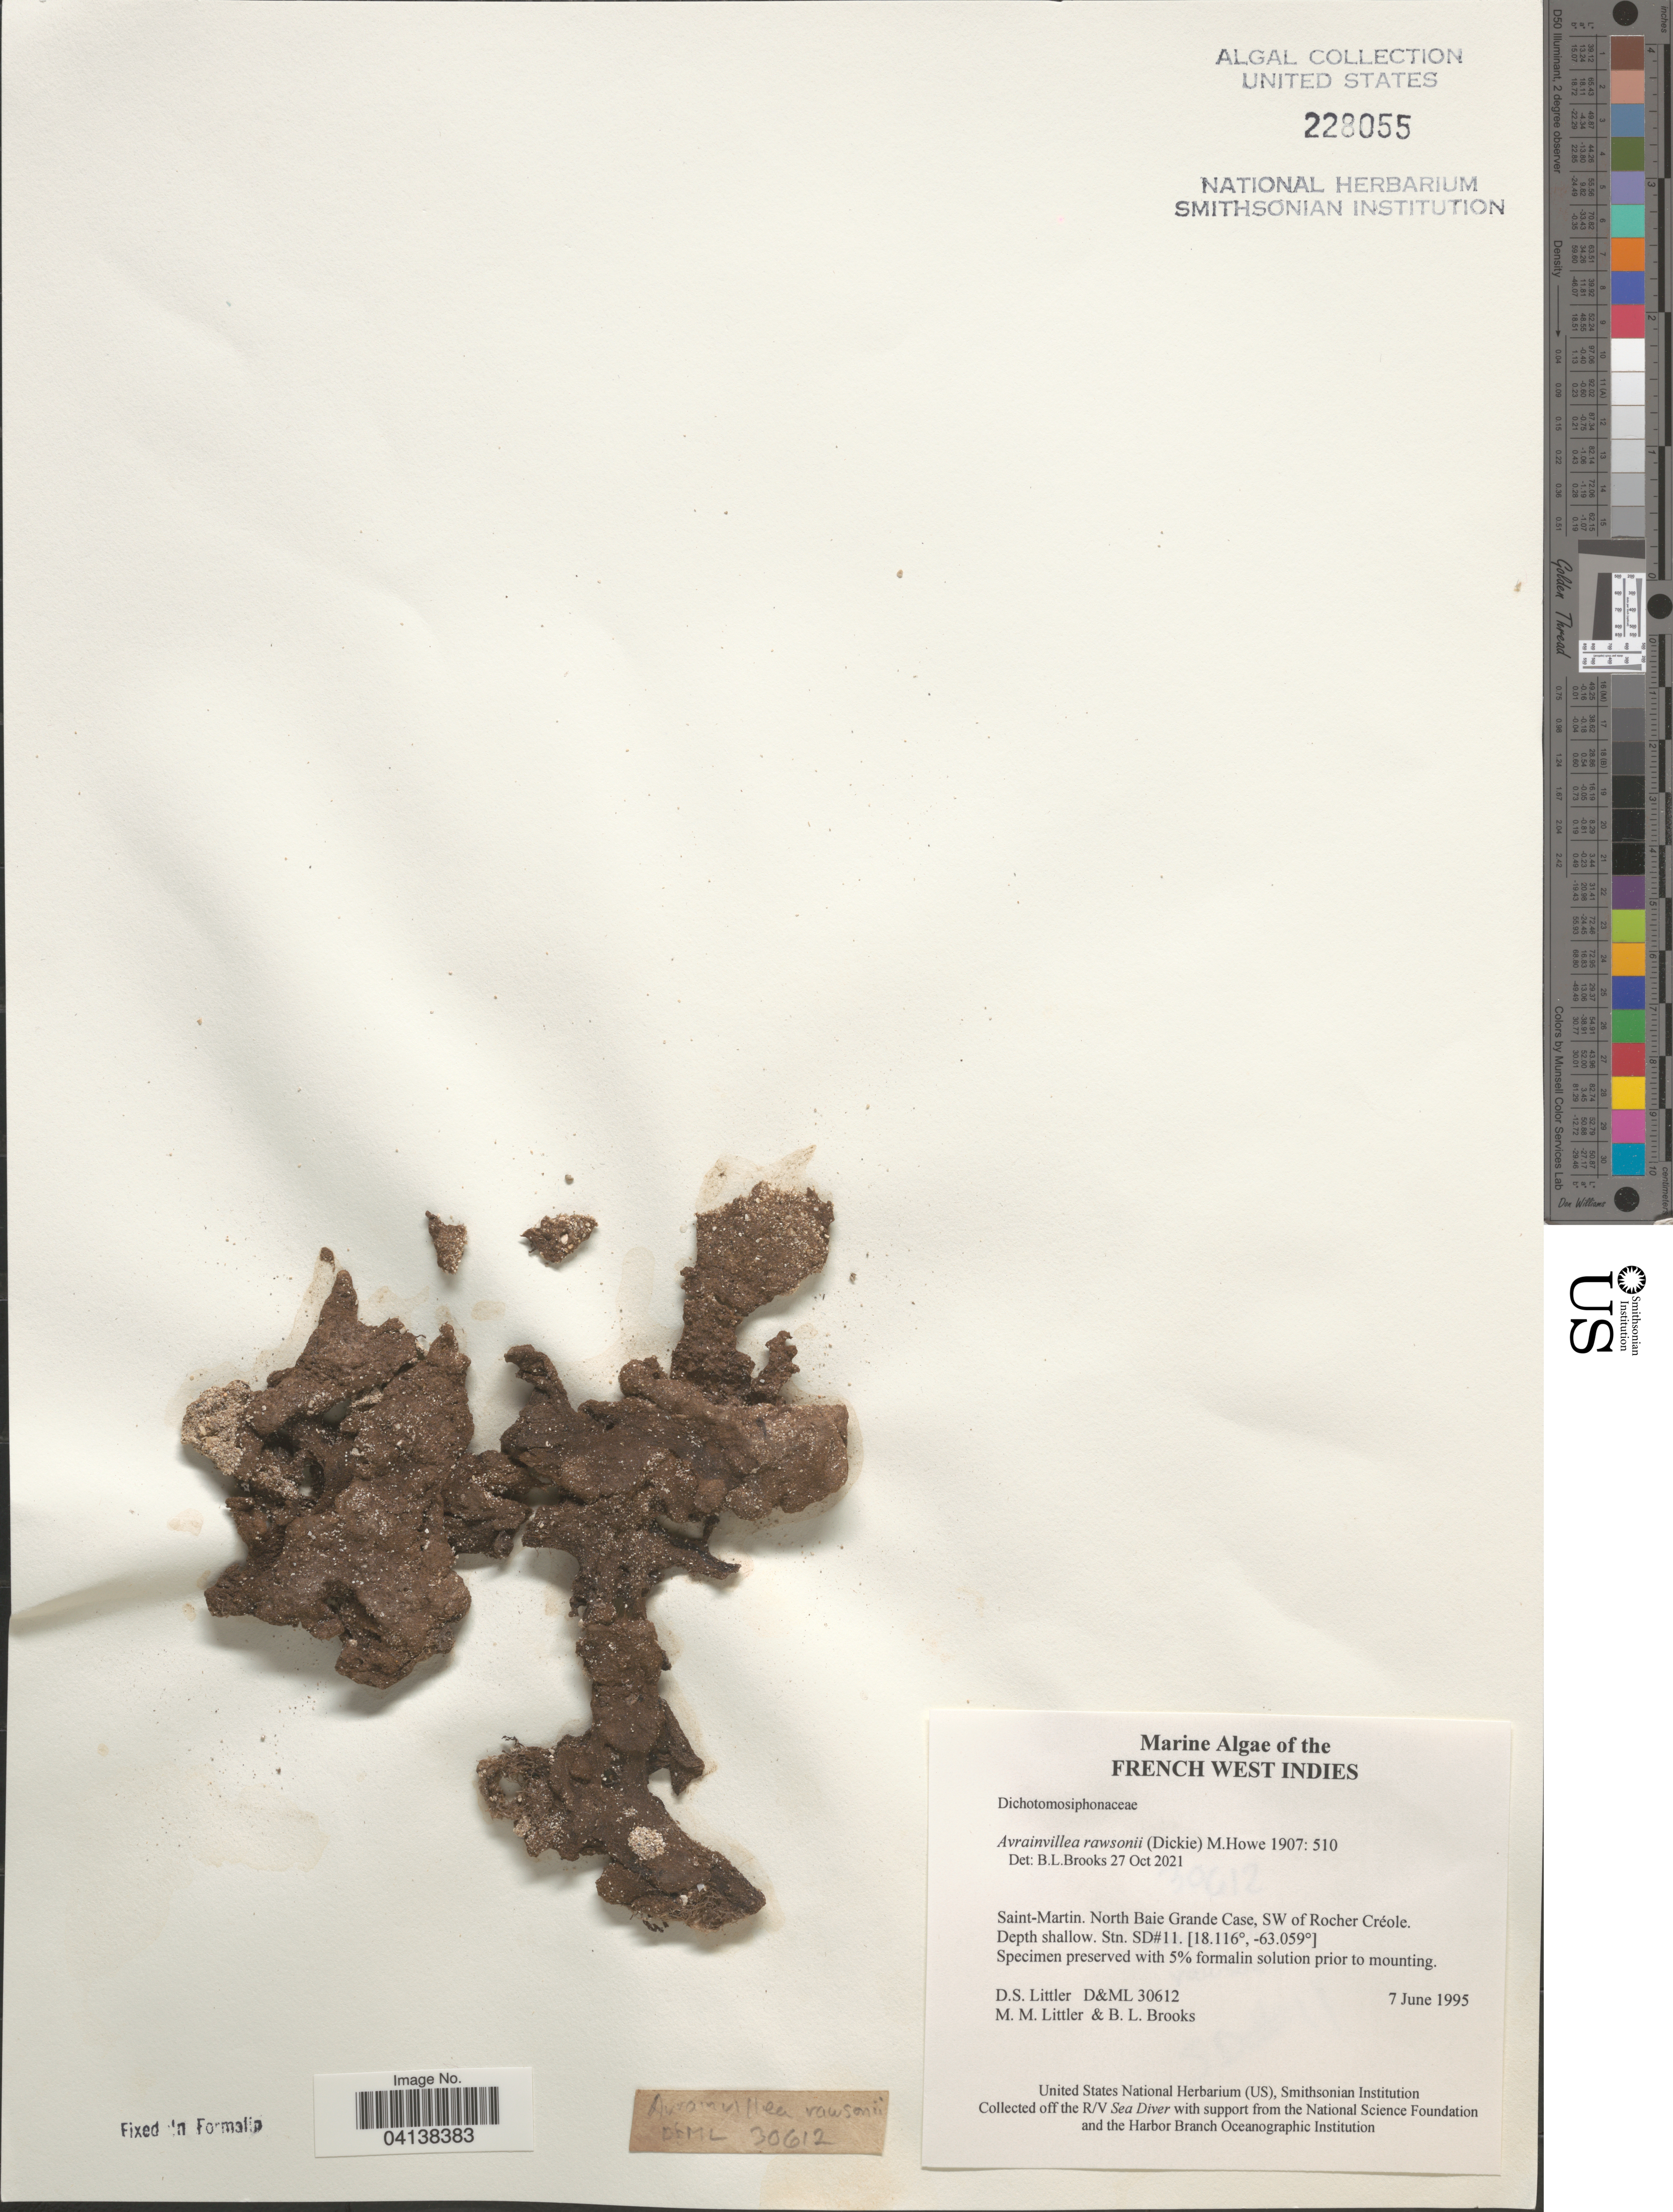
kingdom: Plantae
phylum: Chlorophyta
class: Ulvophyceae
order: Bryopsidales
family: Dichotomosiphonaceae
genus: Avrainvillea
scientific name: Avrainvillea rawsonii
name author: (Dickie) M. Howe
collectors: D. S. Littler & B. Brooks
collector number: D&ML 30612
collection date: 1995-06-07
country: Saint Martin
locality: French West Indies. Saint-Martin. North Baie Grande Case, SW of Rocher Créole. Stn. SD#11.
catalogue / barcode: US 228055